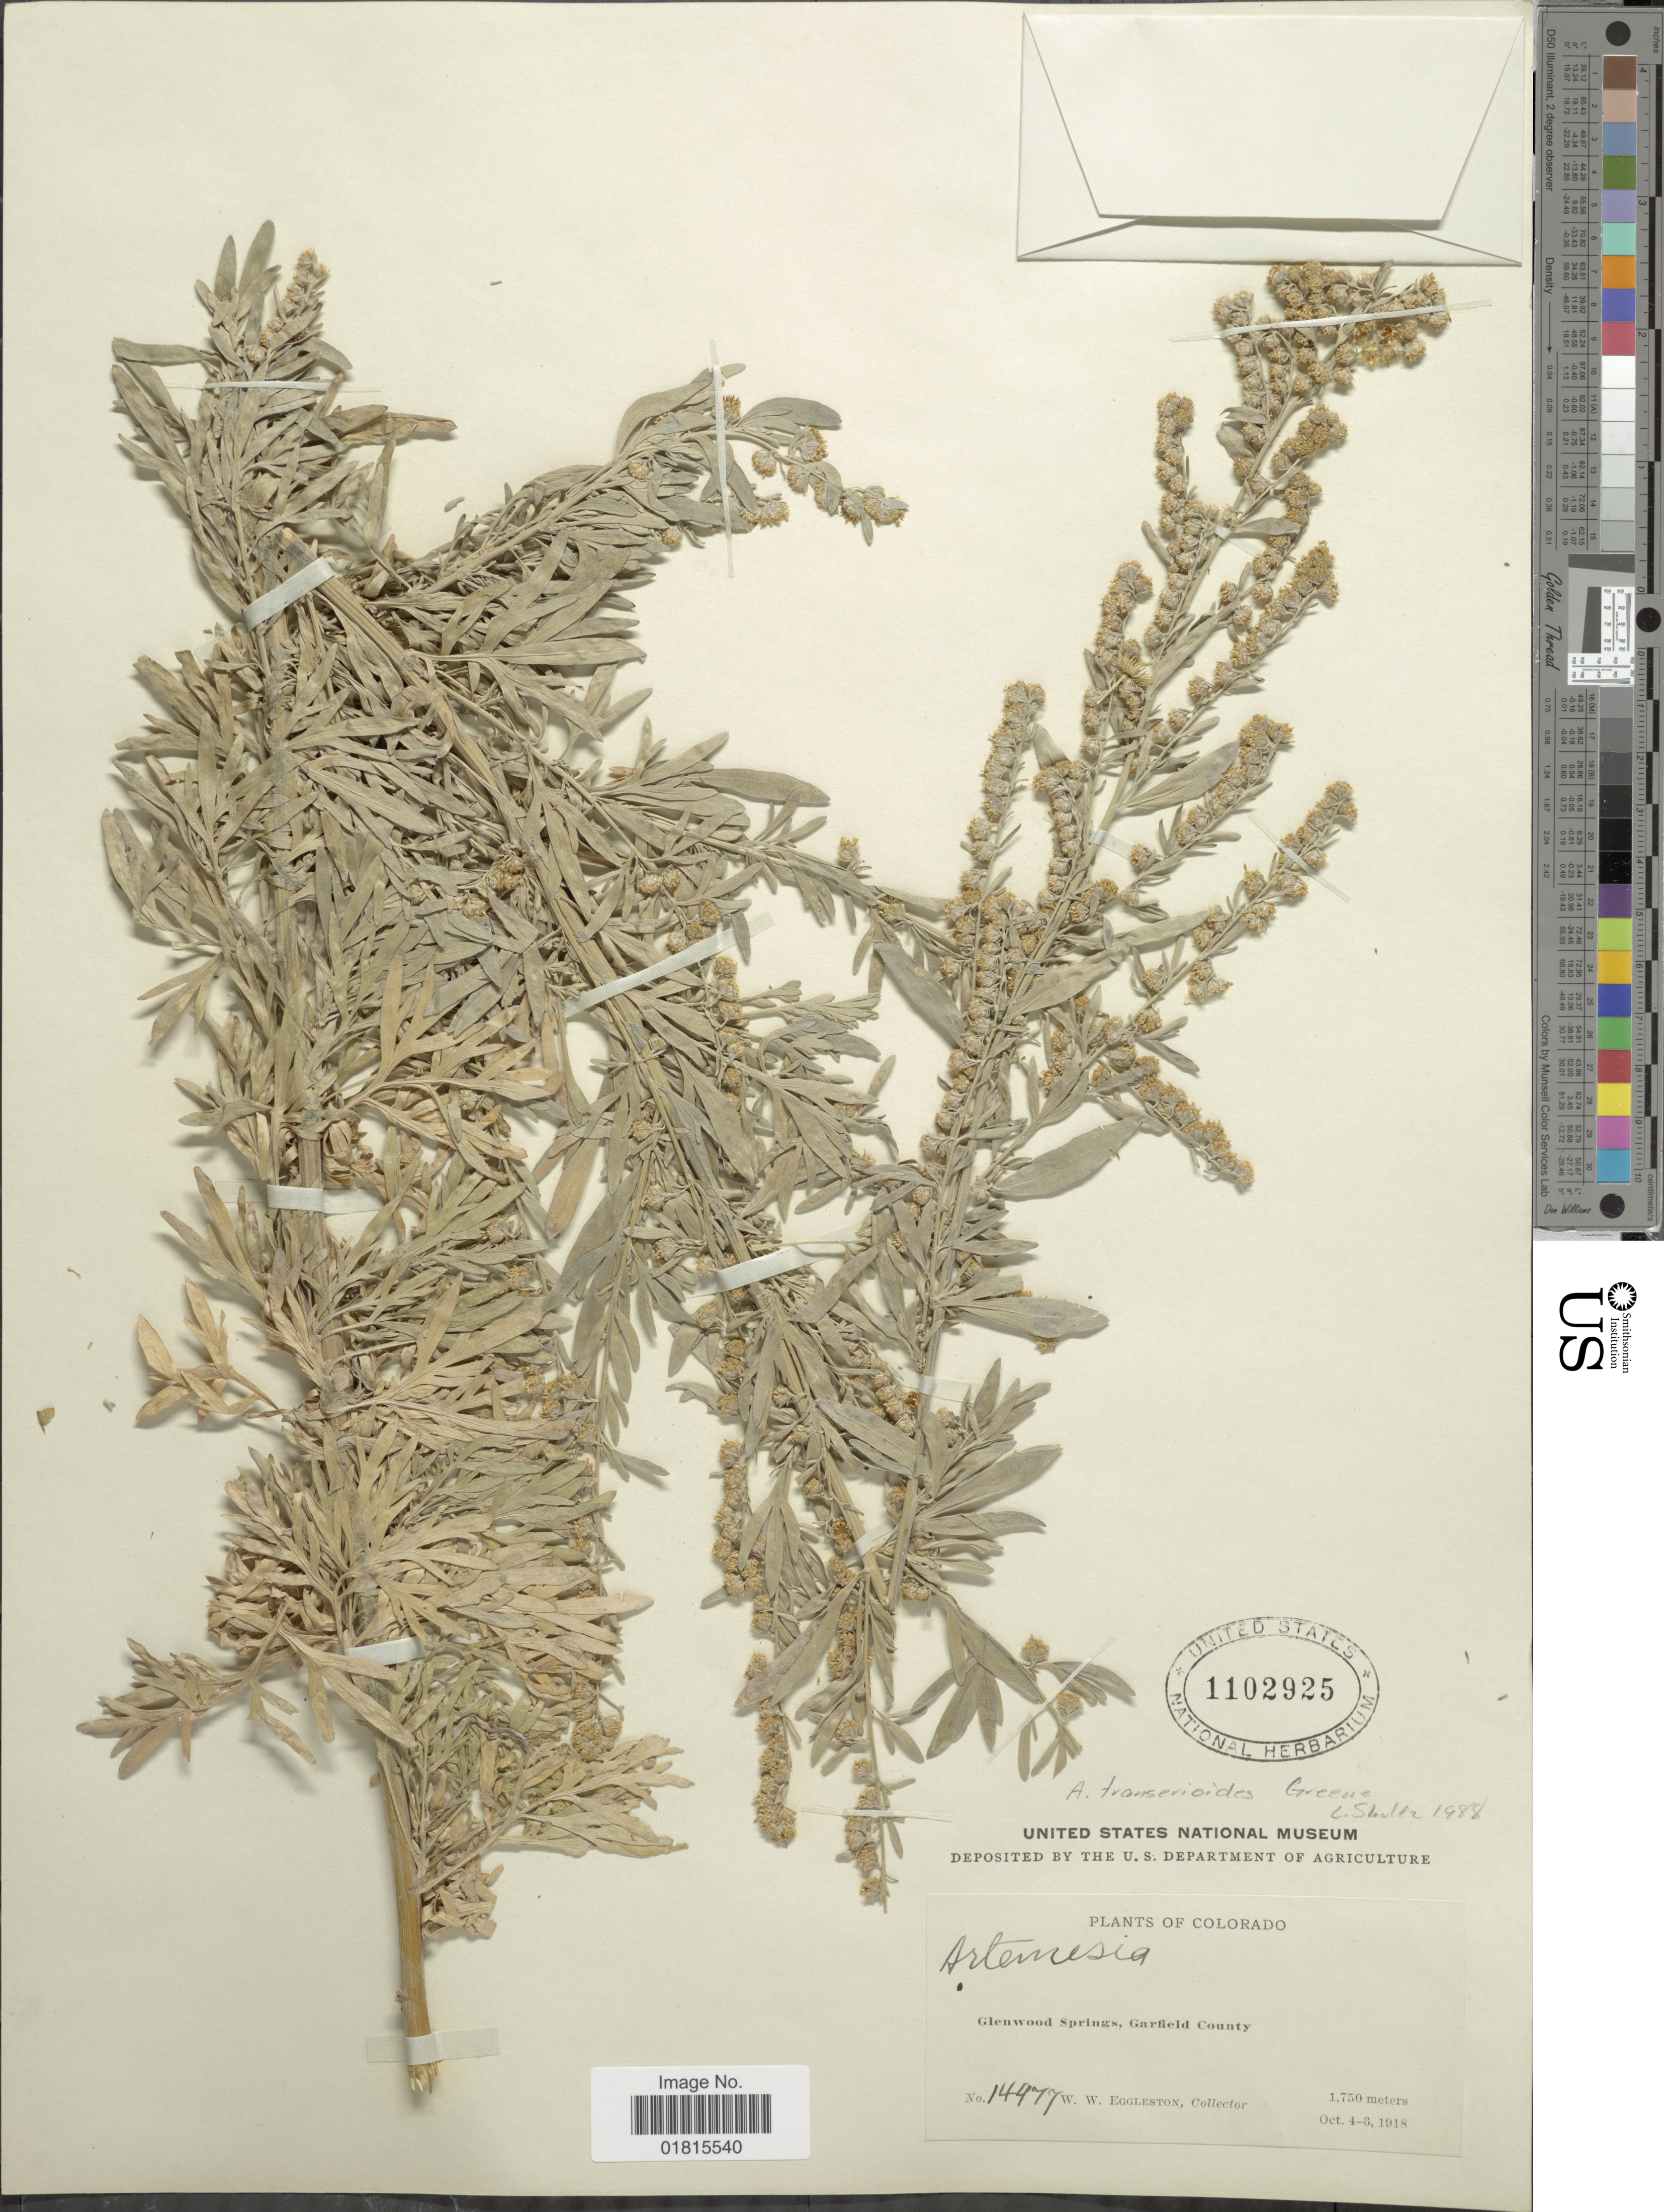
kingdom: Plantae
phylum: Tracheophyta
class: Magnoliopsida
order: Asterales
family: Asteraceae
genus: Artemisia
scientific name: Artemisia franserioides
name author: Greene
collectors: W. W. Eggleston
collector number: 14977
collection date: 1918-10-04/1918-10-06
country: United States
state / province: Colorado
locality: Glenwood Springs, Garfield County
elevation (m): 1750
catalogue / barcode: US 1102925